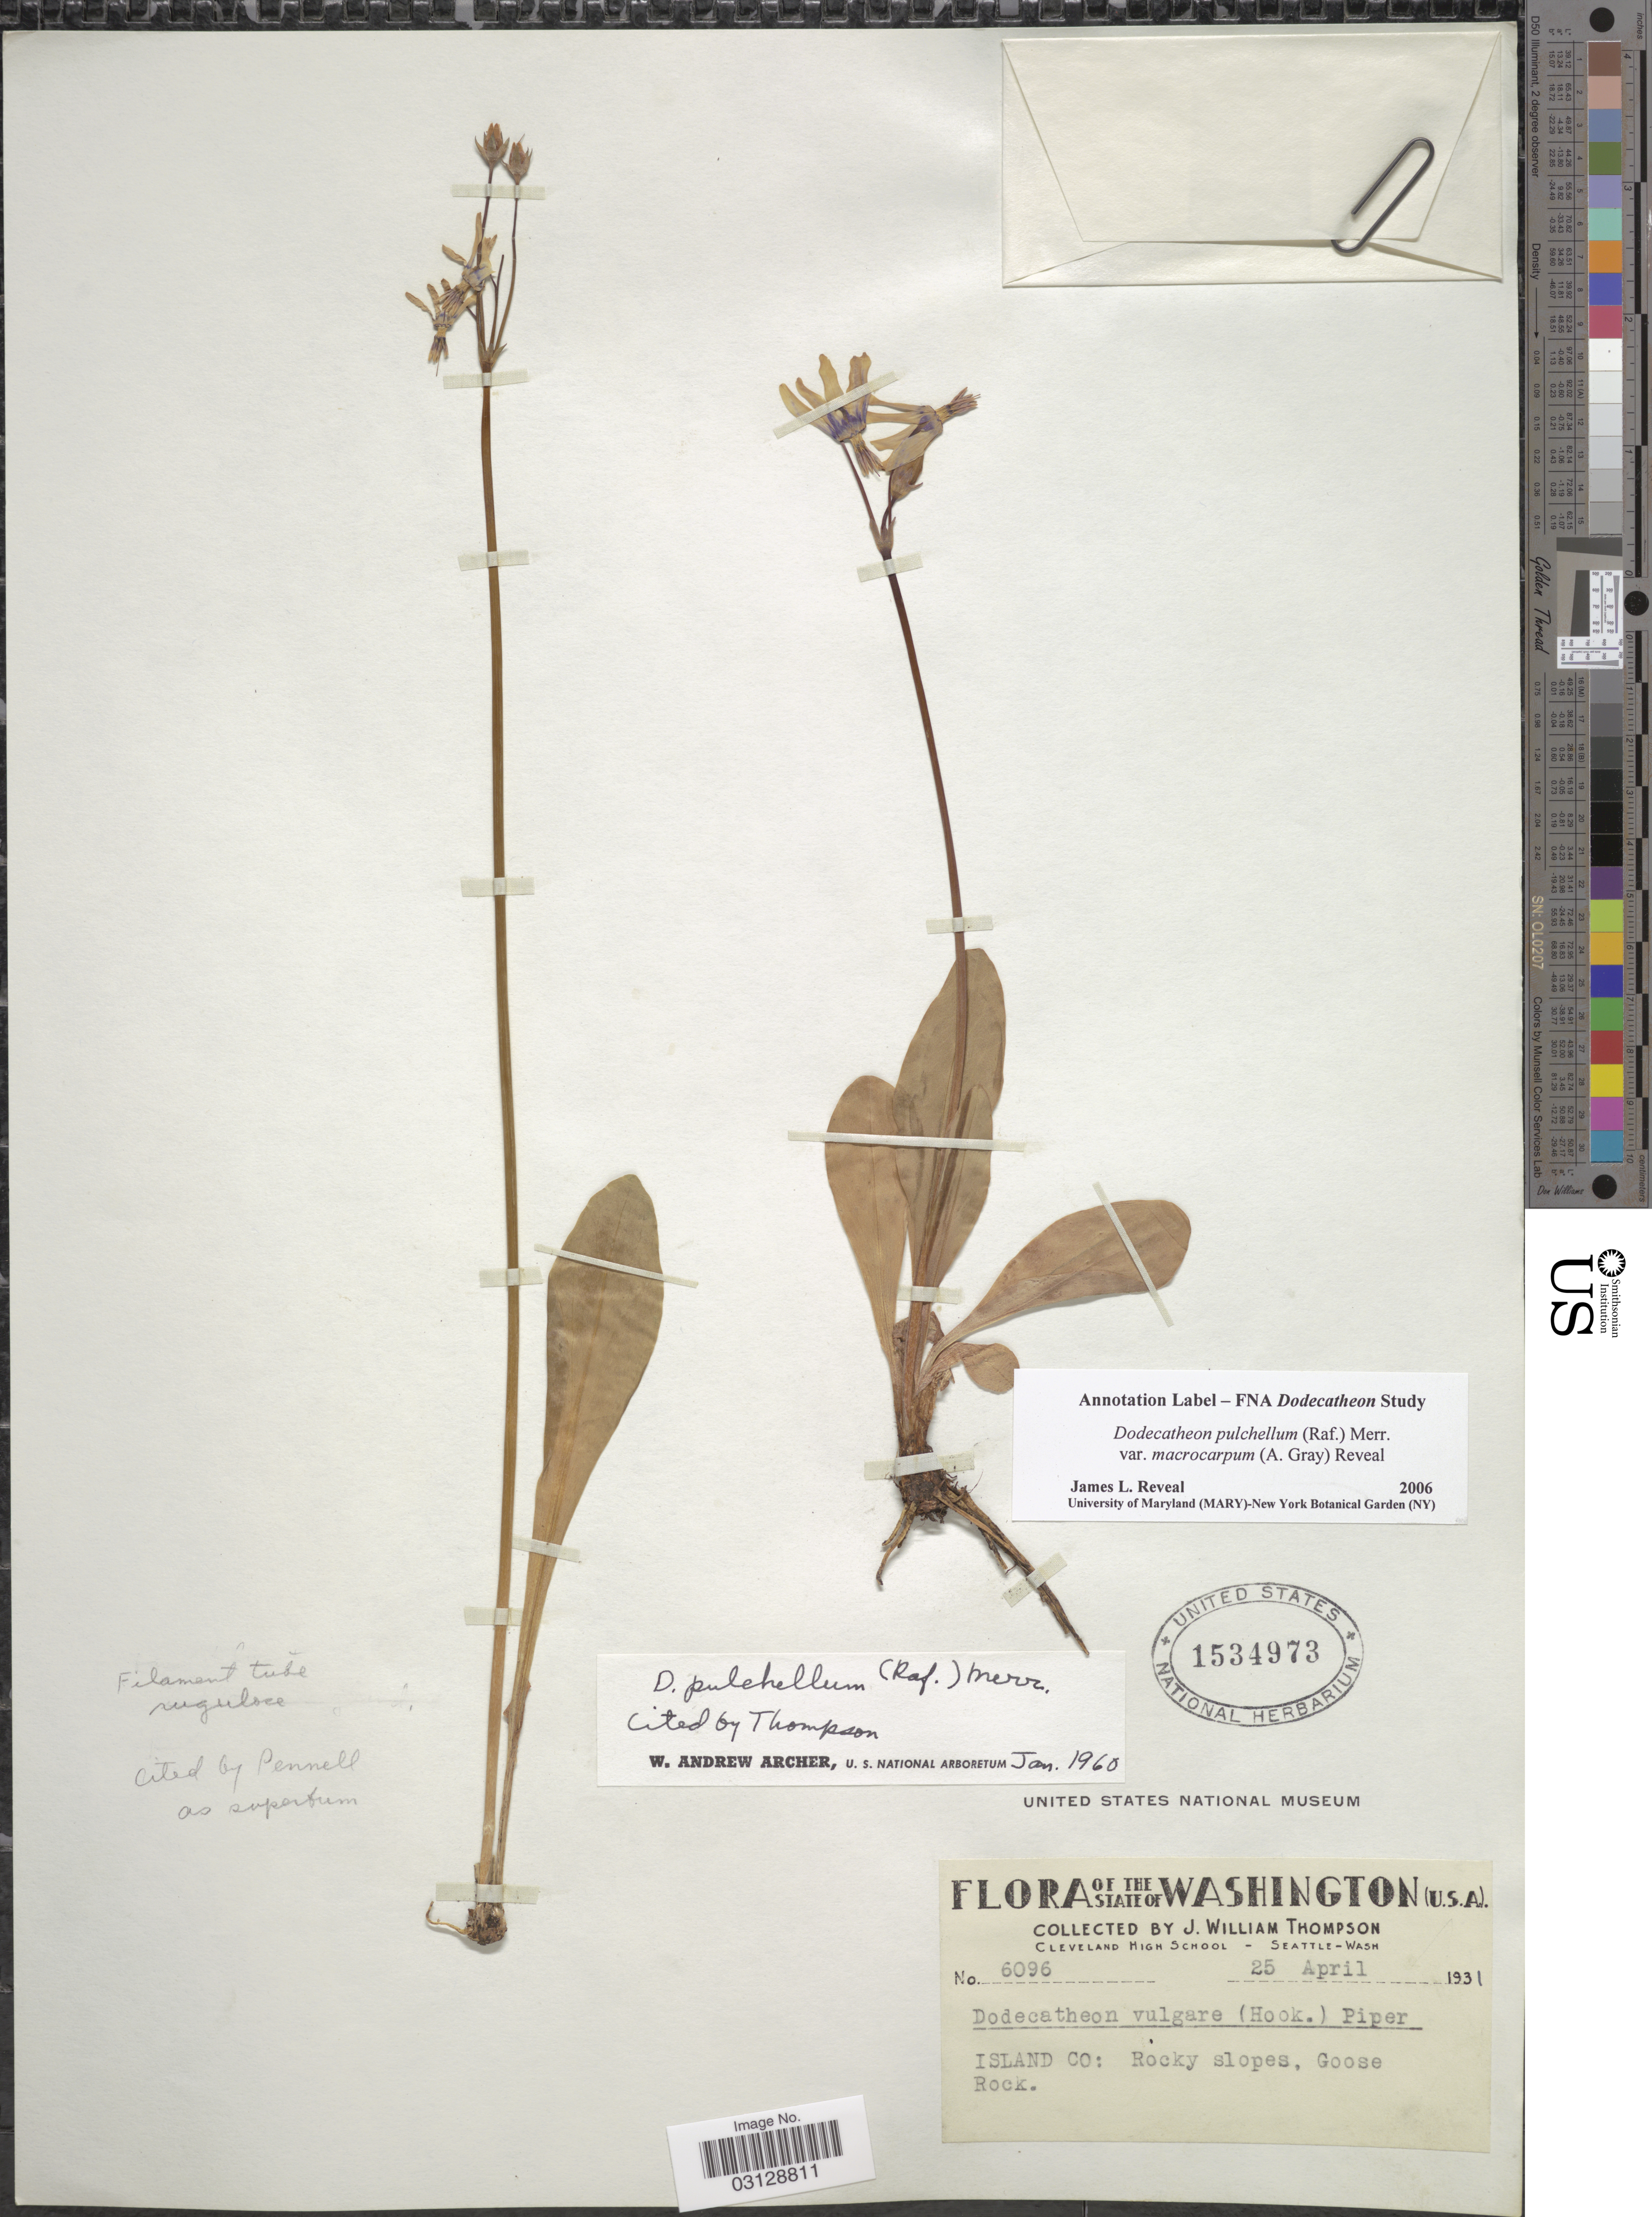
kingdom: Plantae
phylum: Tracheophyta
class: Magnoliopsida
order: Ericales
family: Primulaceae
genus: Dodecatheon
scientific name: Dodecatheon pulchellum var. macrocarpum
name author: (A. Gray) Reveal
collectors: J. W. Thompson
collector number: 6096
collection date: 1931-04-25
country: United States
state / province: Washington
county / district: Island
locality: Island Co: Rocky slopes, Goose Rock.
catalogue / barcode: US 1534973